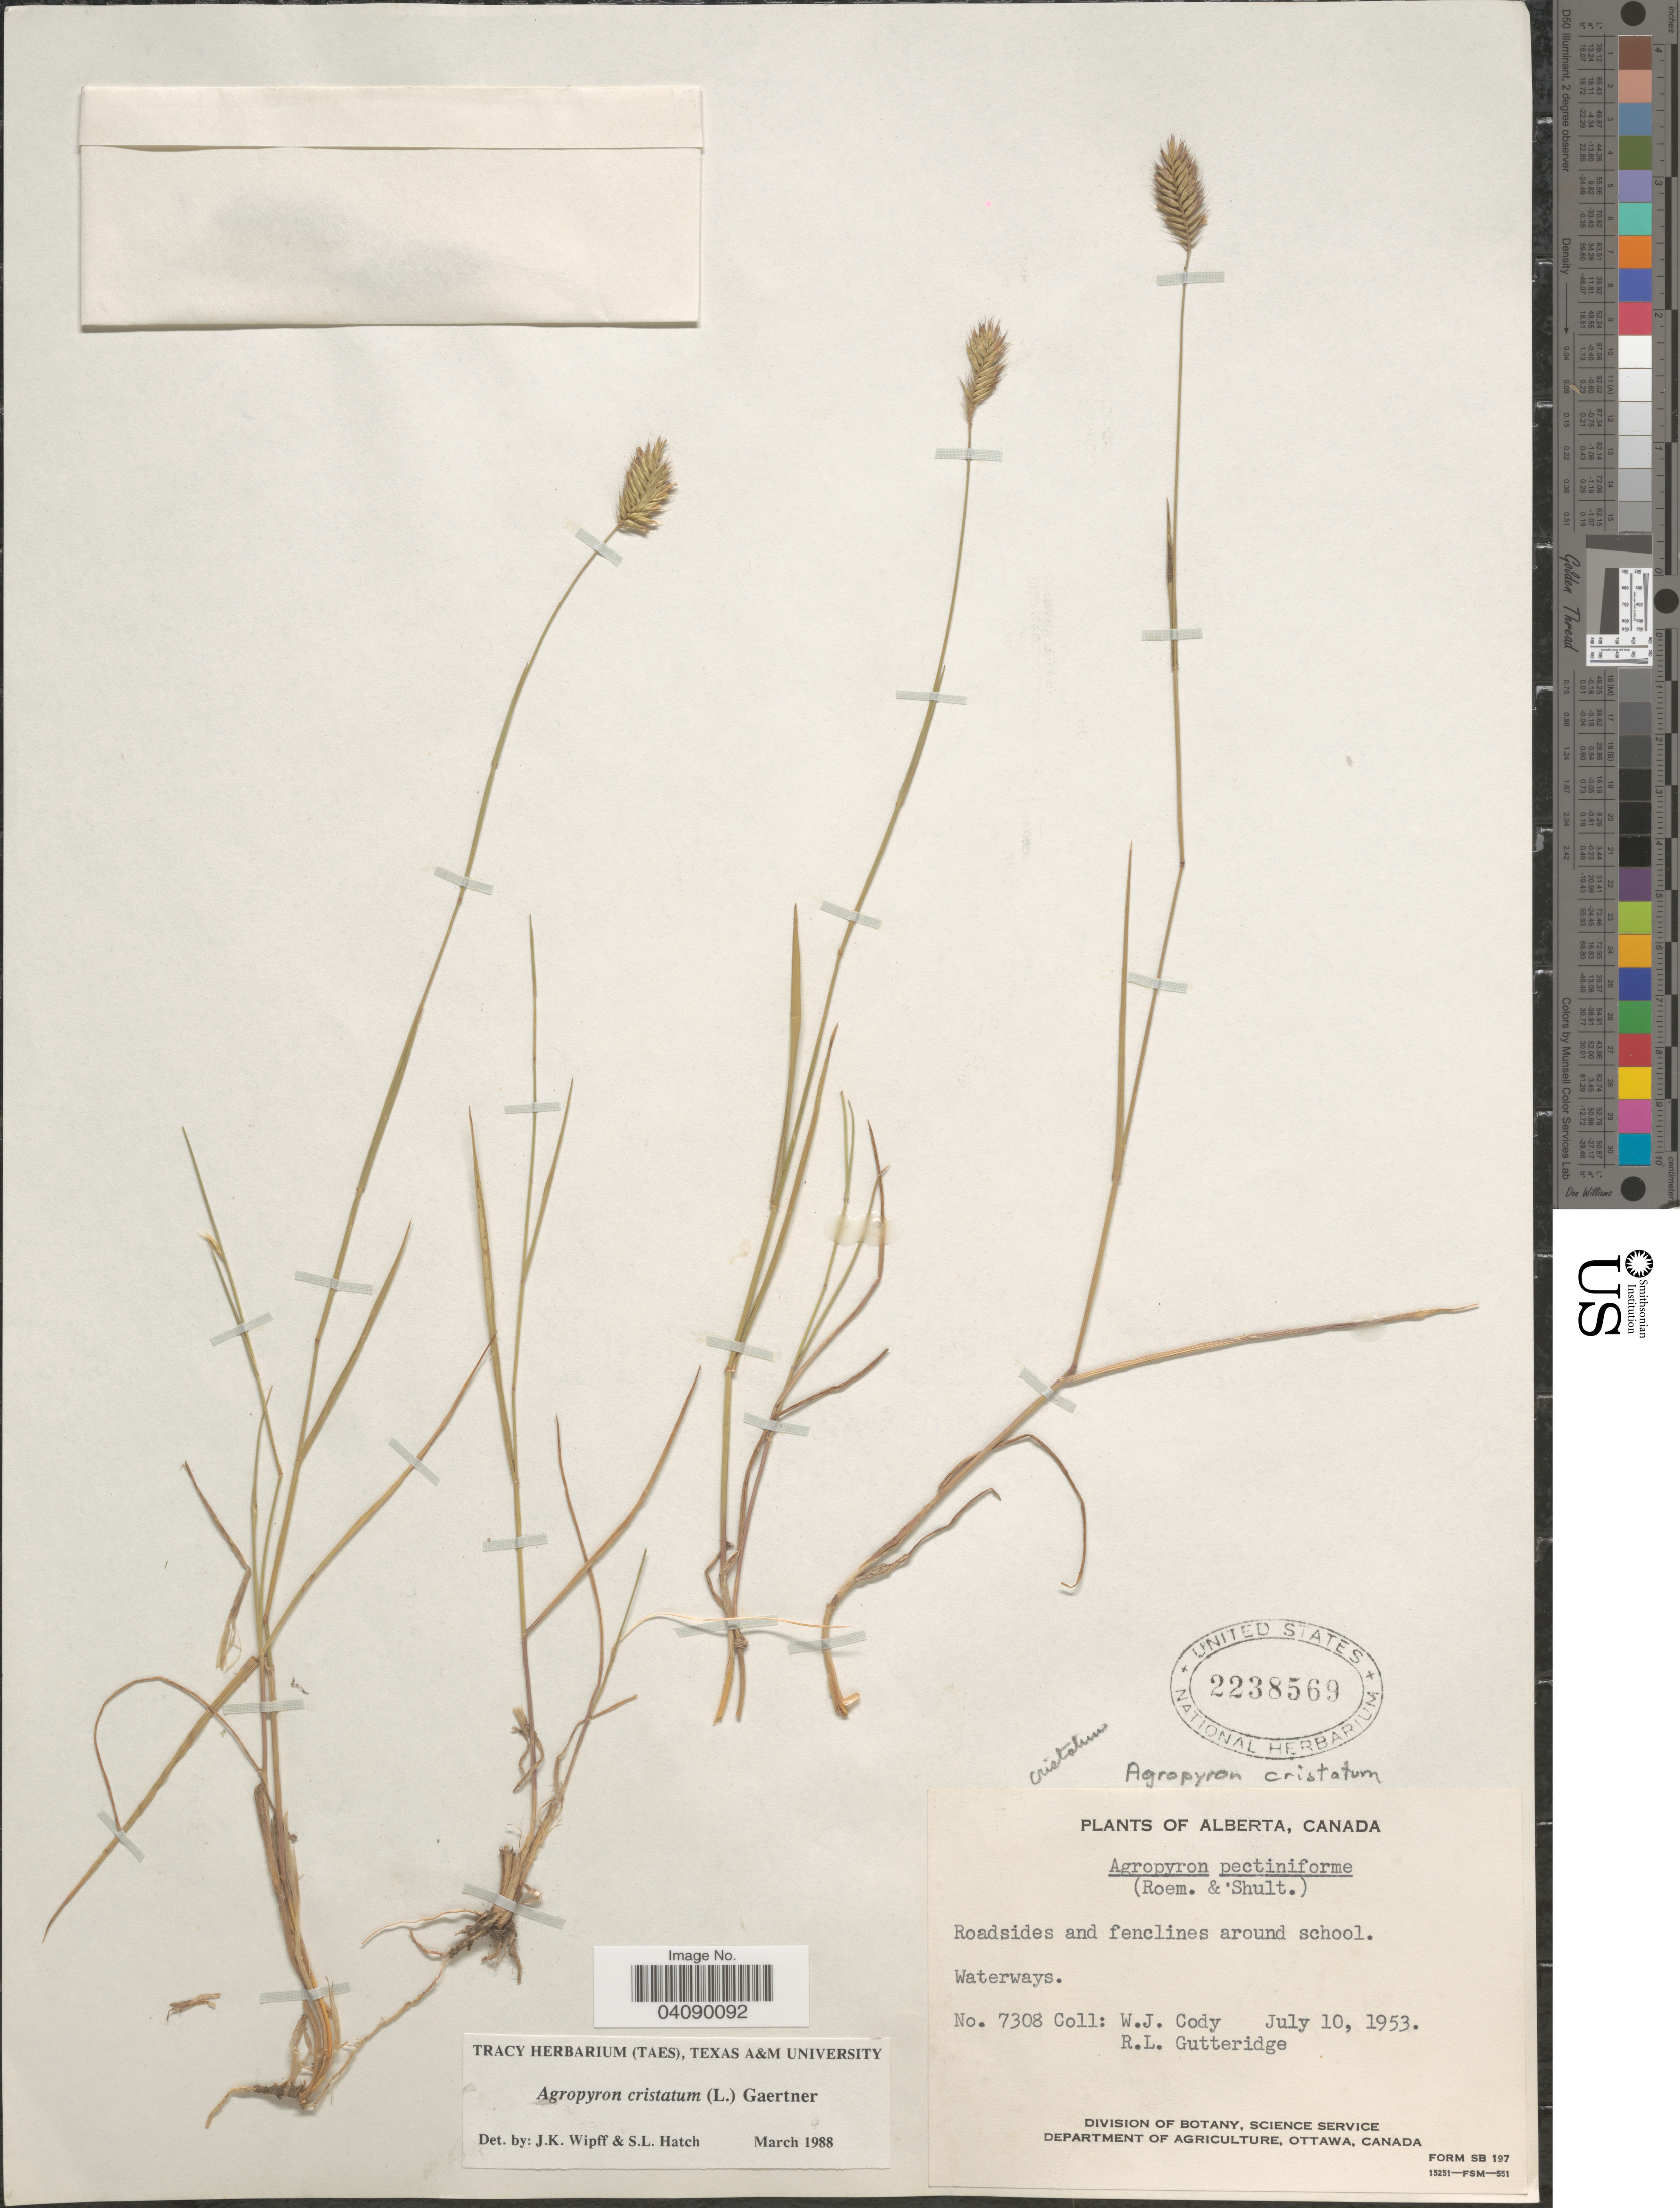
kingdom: Plantae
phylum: Tracheophyta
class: Liliopsida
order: Poales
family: Poaceae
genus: Agropyron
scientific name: Agropyron cristatum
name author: (L.) Gaertn.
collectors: W. Cody & R. Gutteridge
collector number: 7308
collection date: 1953-07-10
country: Canada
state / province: Alberta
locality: Roadsides and fenclines around school. Waterways.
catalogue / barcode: US 2238569